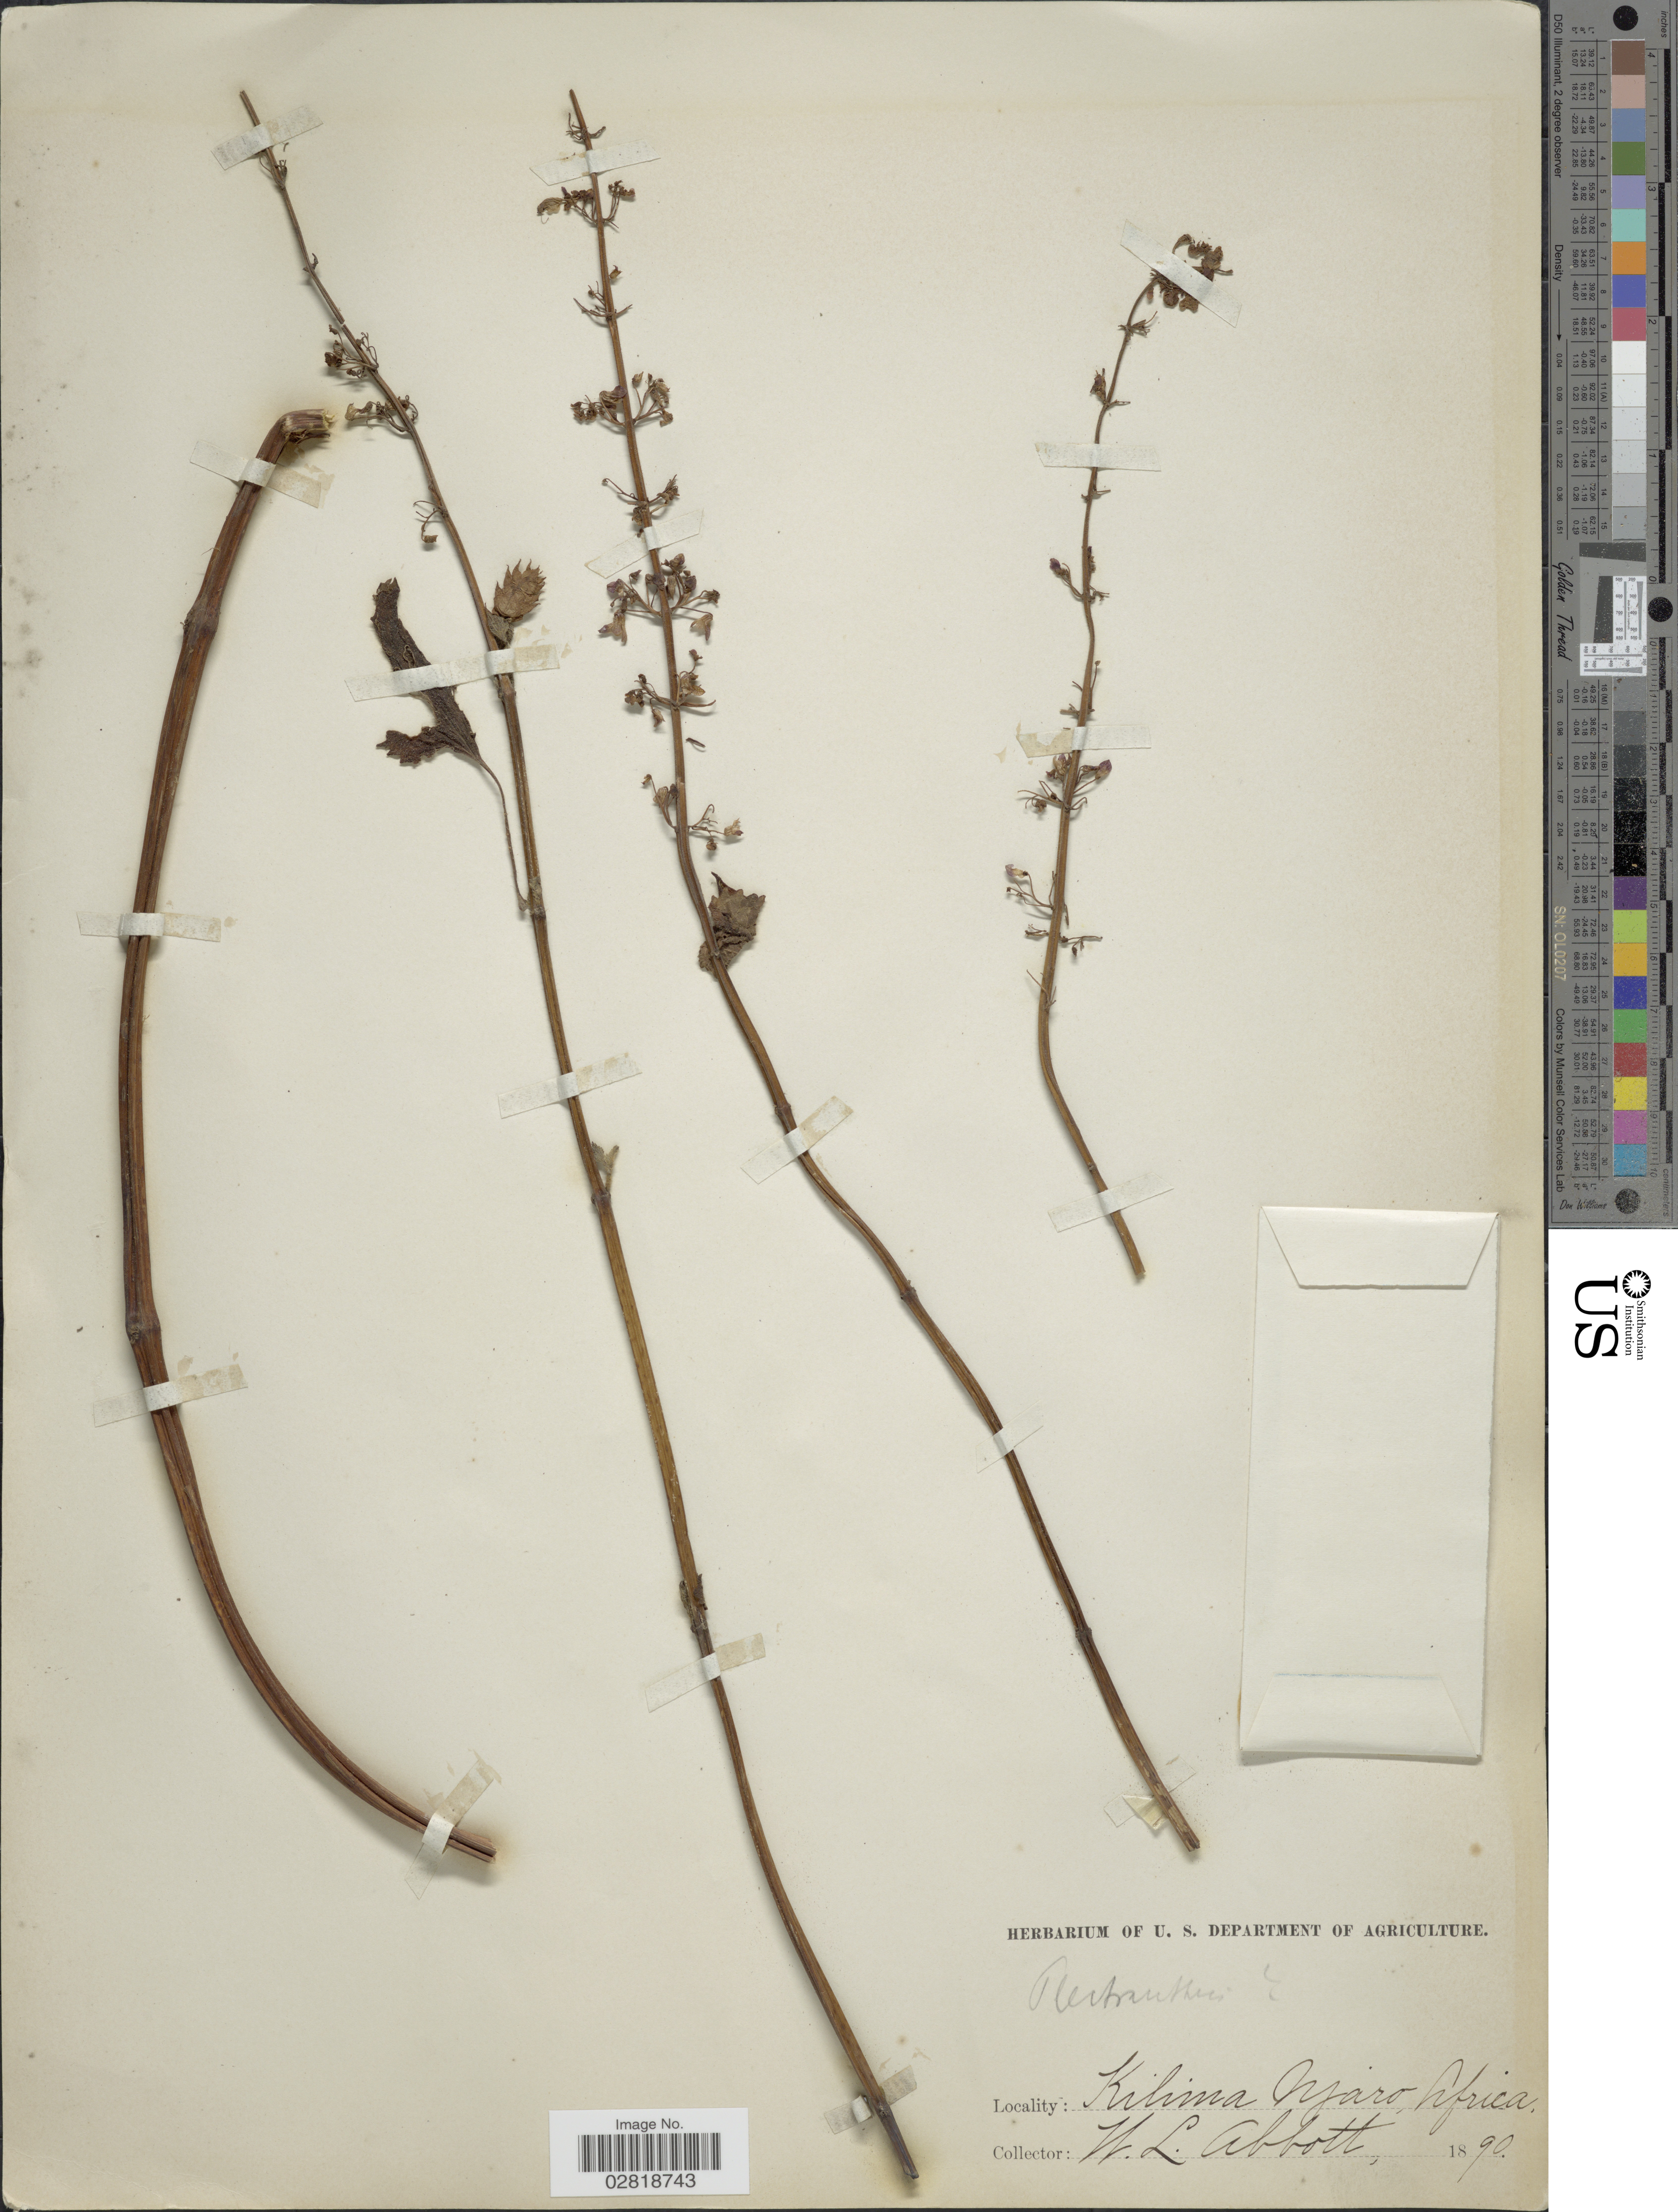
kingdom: Plantae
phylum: Tracheophyta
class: Magnoliopsida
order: Lamiales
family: Lamiaceae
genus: Plectranthus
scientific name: Plectranthus sp.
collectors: W. L. Abbott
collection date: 1890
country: Tanzania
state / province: Kilimanjaro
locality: Kilima Njaro.